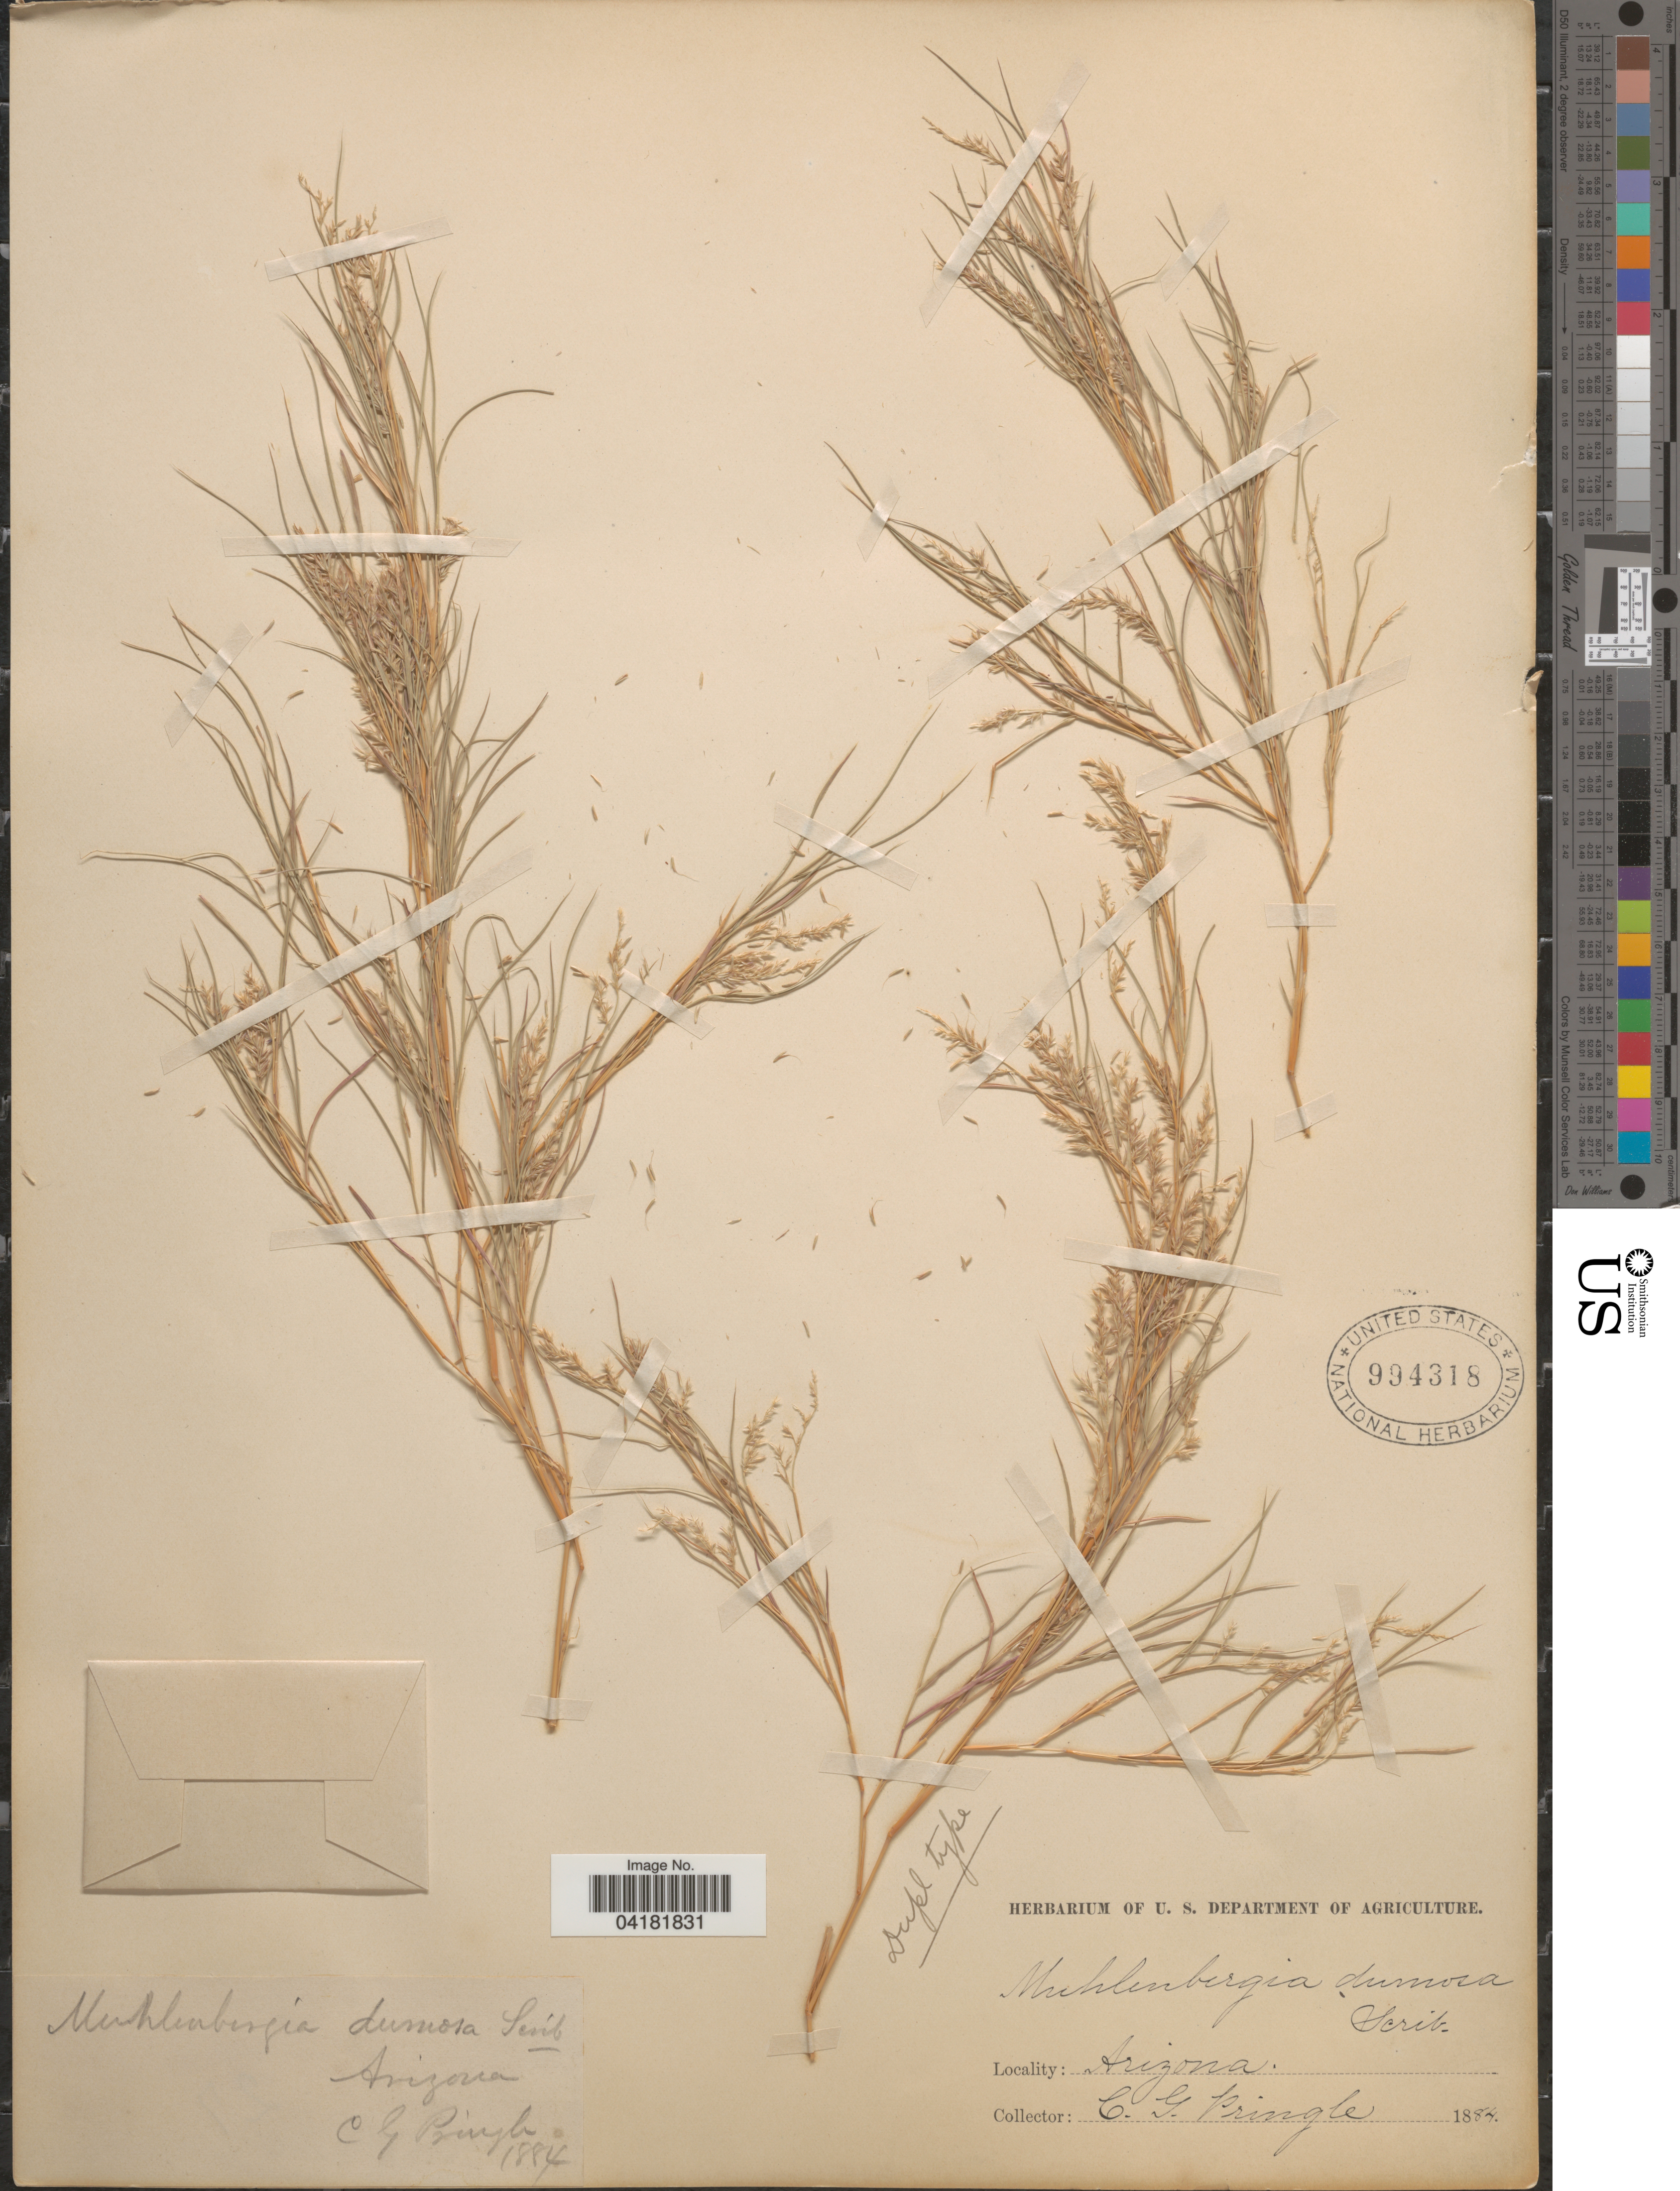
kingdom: Plantae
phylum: Tracheophyta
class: Liliopsida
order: Poales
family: Poaceae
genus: Muhlenbergia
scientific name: Muhlenbergia dumosa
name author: Scribn. ex Vasey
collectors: C. G. Pringle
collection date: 1884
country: United States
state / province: Arizona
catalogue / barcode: US 994318